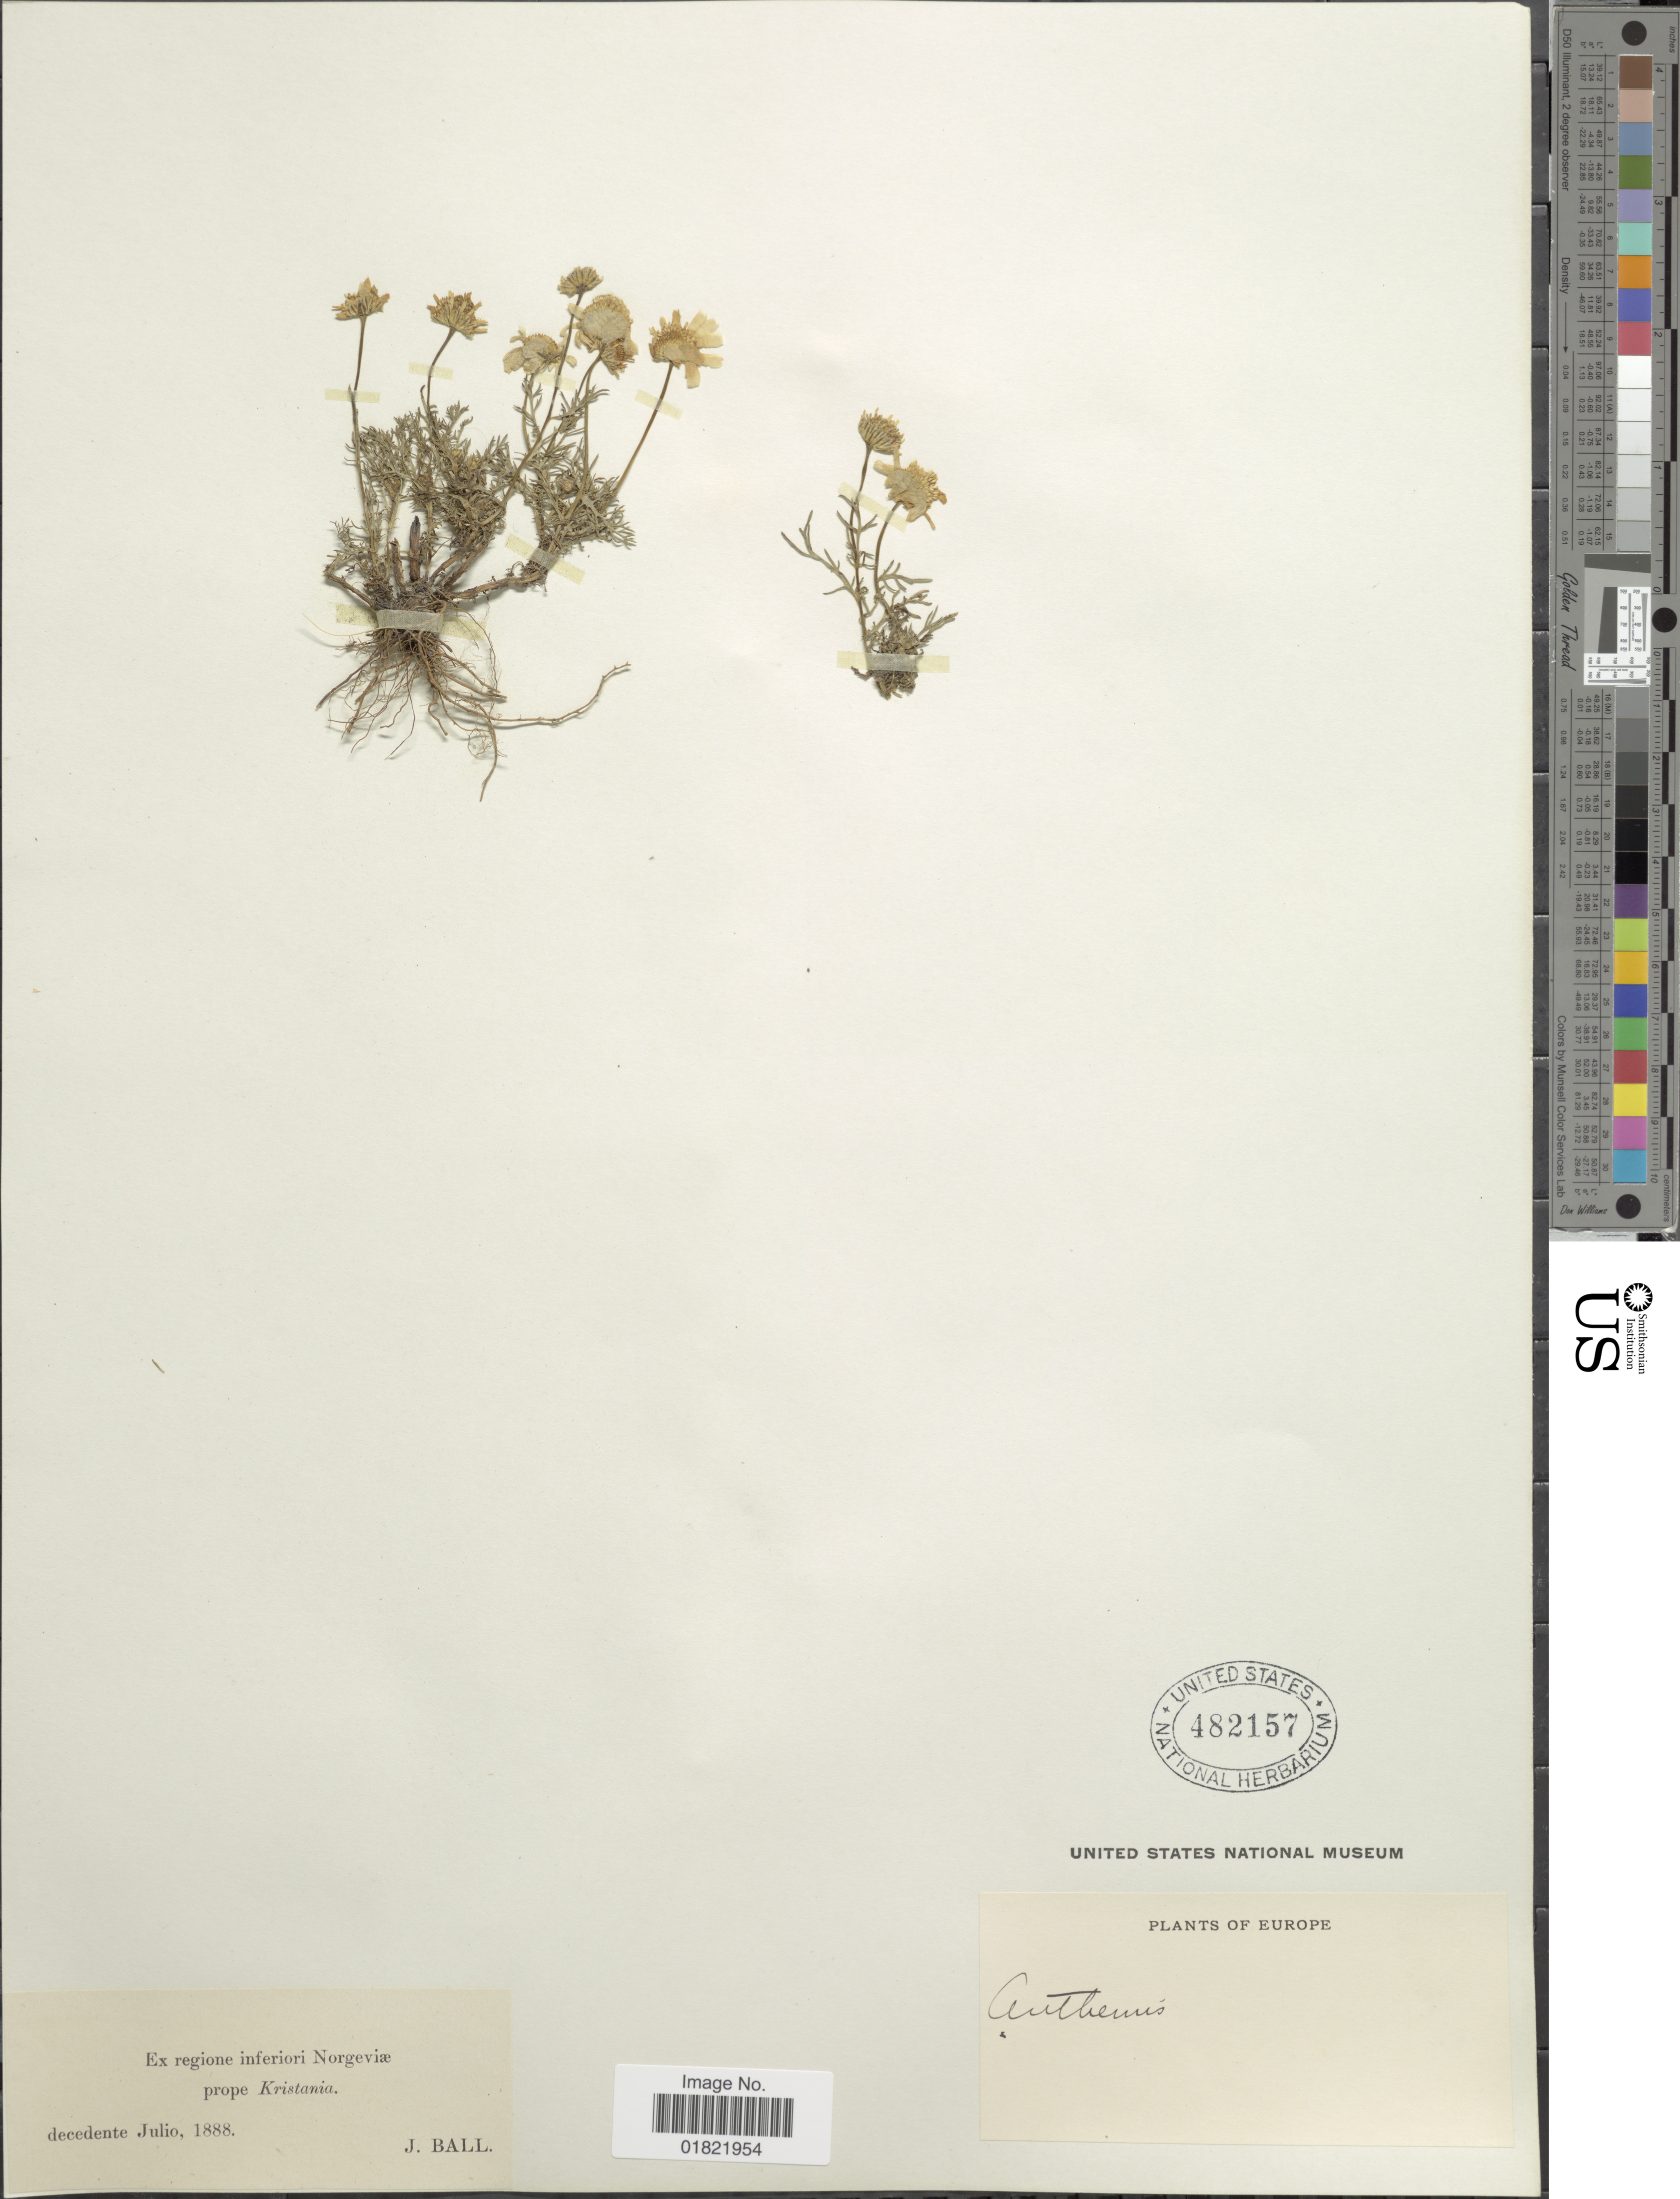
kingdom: Plantae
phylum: Tracheophyta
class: Magnoliopsida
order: Asterales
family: Asteraceae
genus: Anthemis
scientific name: Anthemis sp.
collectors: J. Ball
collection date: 1888-07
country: Norway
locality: Norgeviae, prope Kristania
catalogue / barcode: US 482157